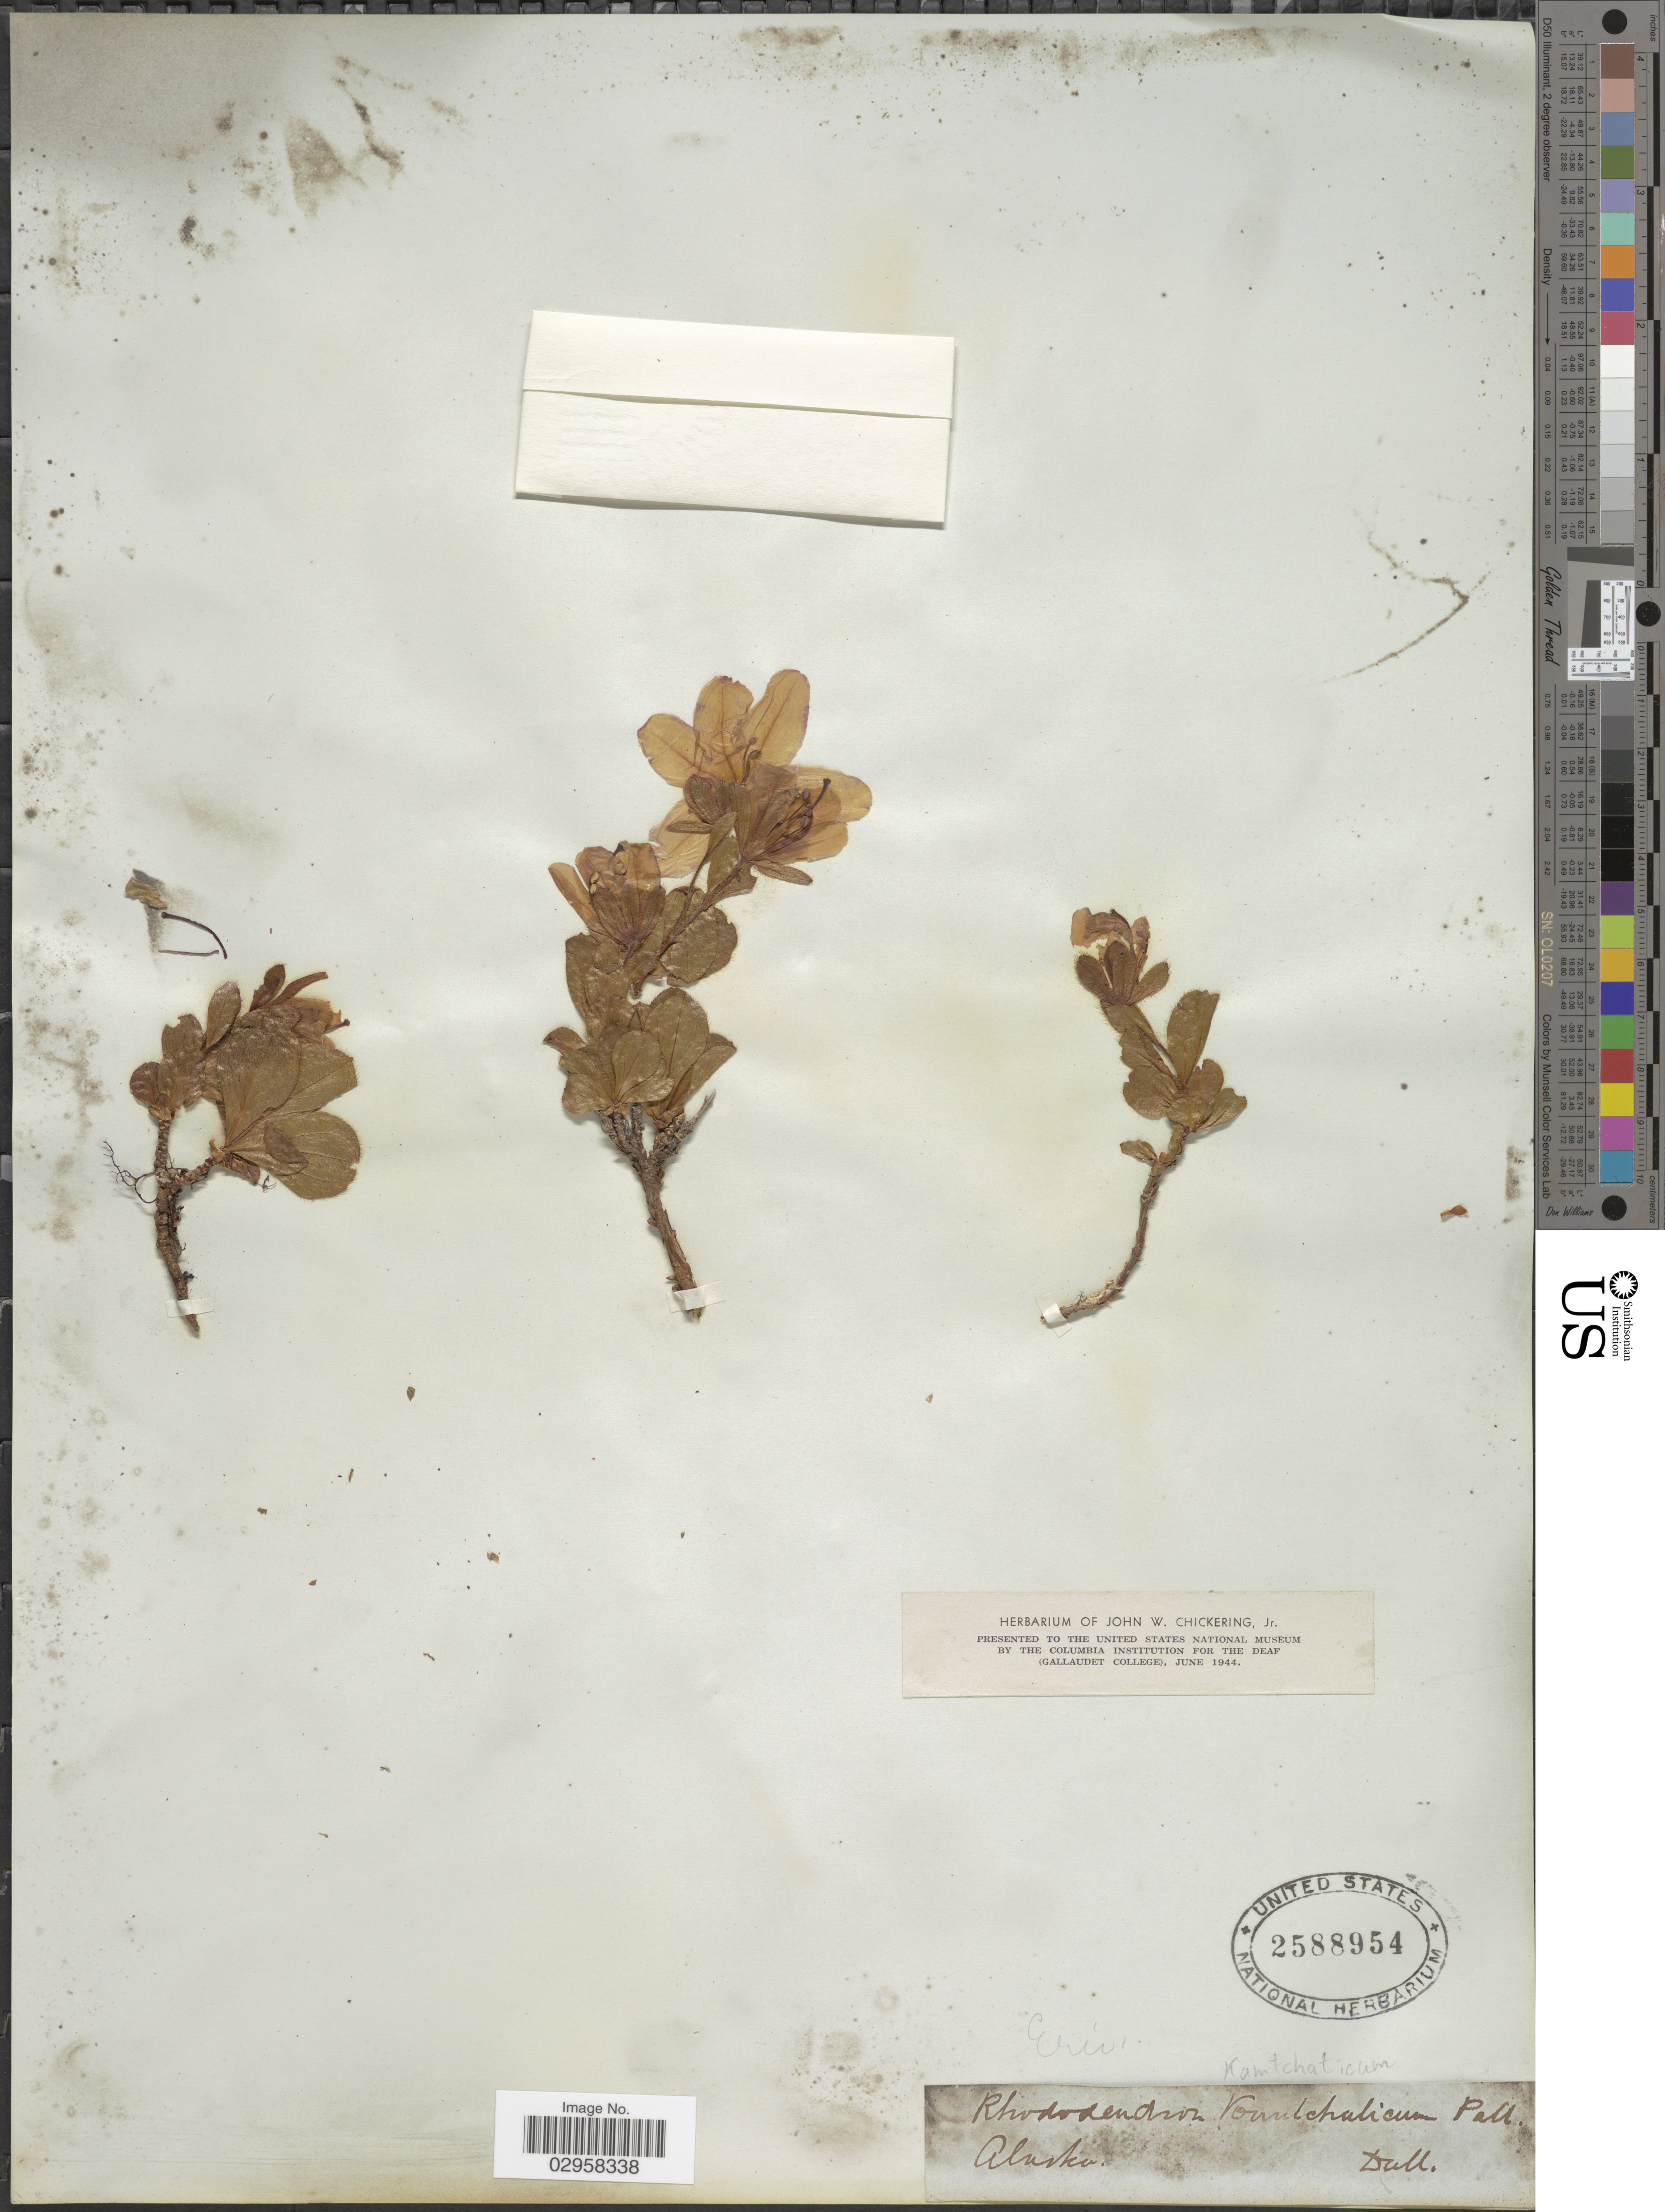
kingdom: Plantae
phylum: Tracheophyta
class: Magnoliopsida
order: Ericales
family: Ericaceae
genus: Rhododendron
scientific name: Rhododendron kamtschaticum subsp. typicum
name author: Pall.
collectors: -. Dull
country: United States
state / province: Alaska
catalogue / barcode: US 2588954